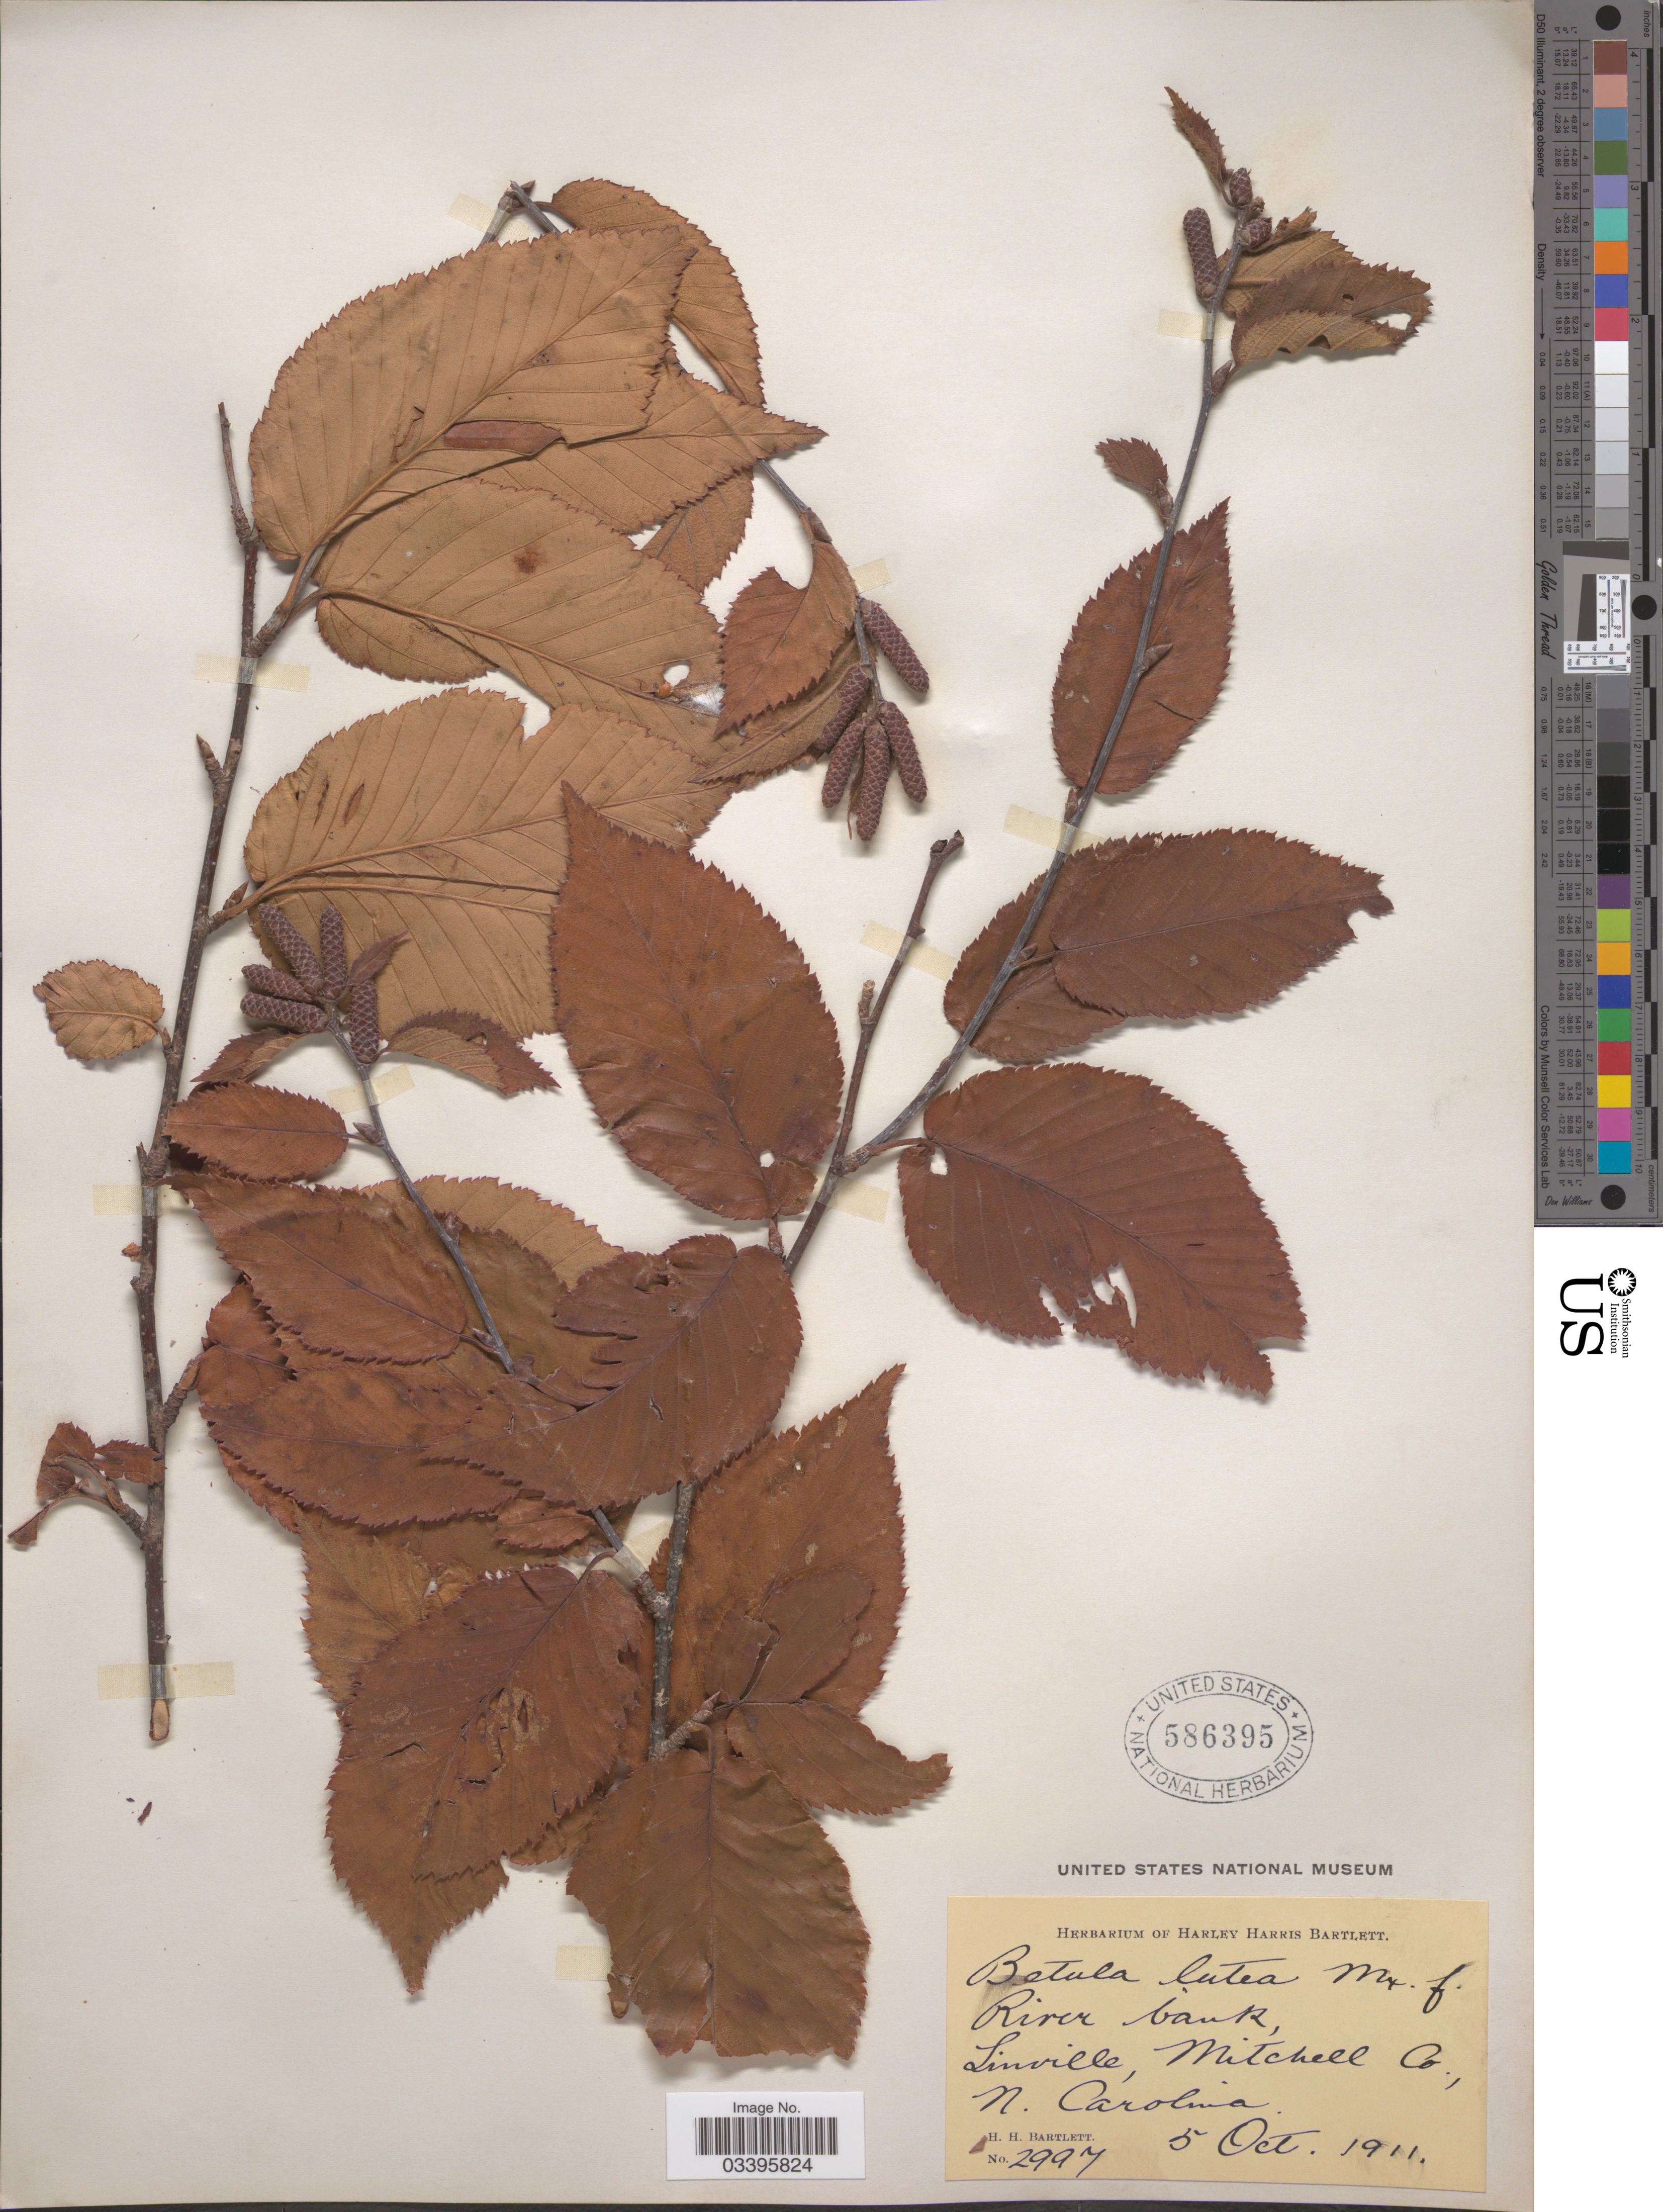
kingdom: Plantae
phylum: Tracheophyta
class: Magnoliopsida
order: Fagales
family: Betulaceae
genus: Betula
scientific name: Betula lutea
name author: F. Michx.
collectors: H. H. Bartlett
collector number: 2997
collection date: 1911-10-05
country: United States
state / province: North Carolina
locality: River bank, Linville, Mitchell Co.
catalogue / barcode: US 586395